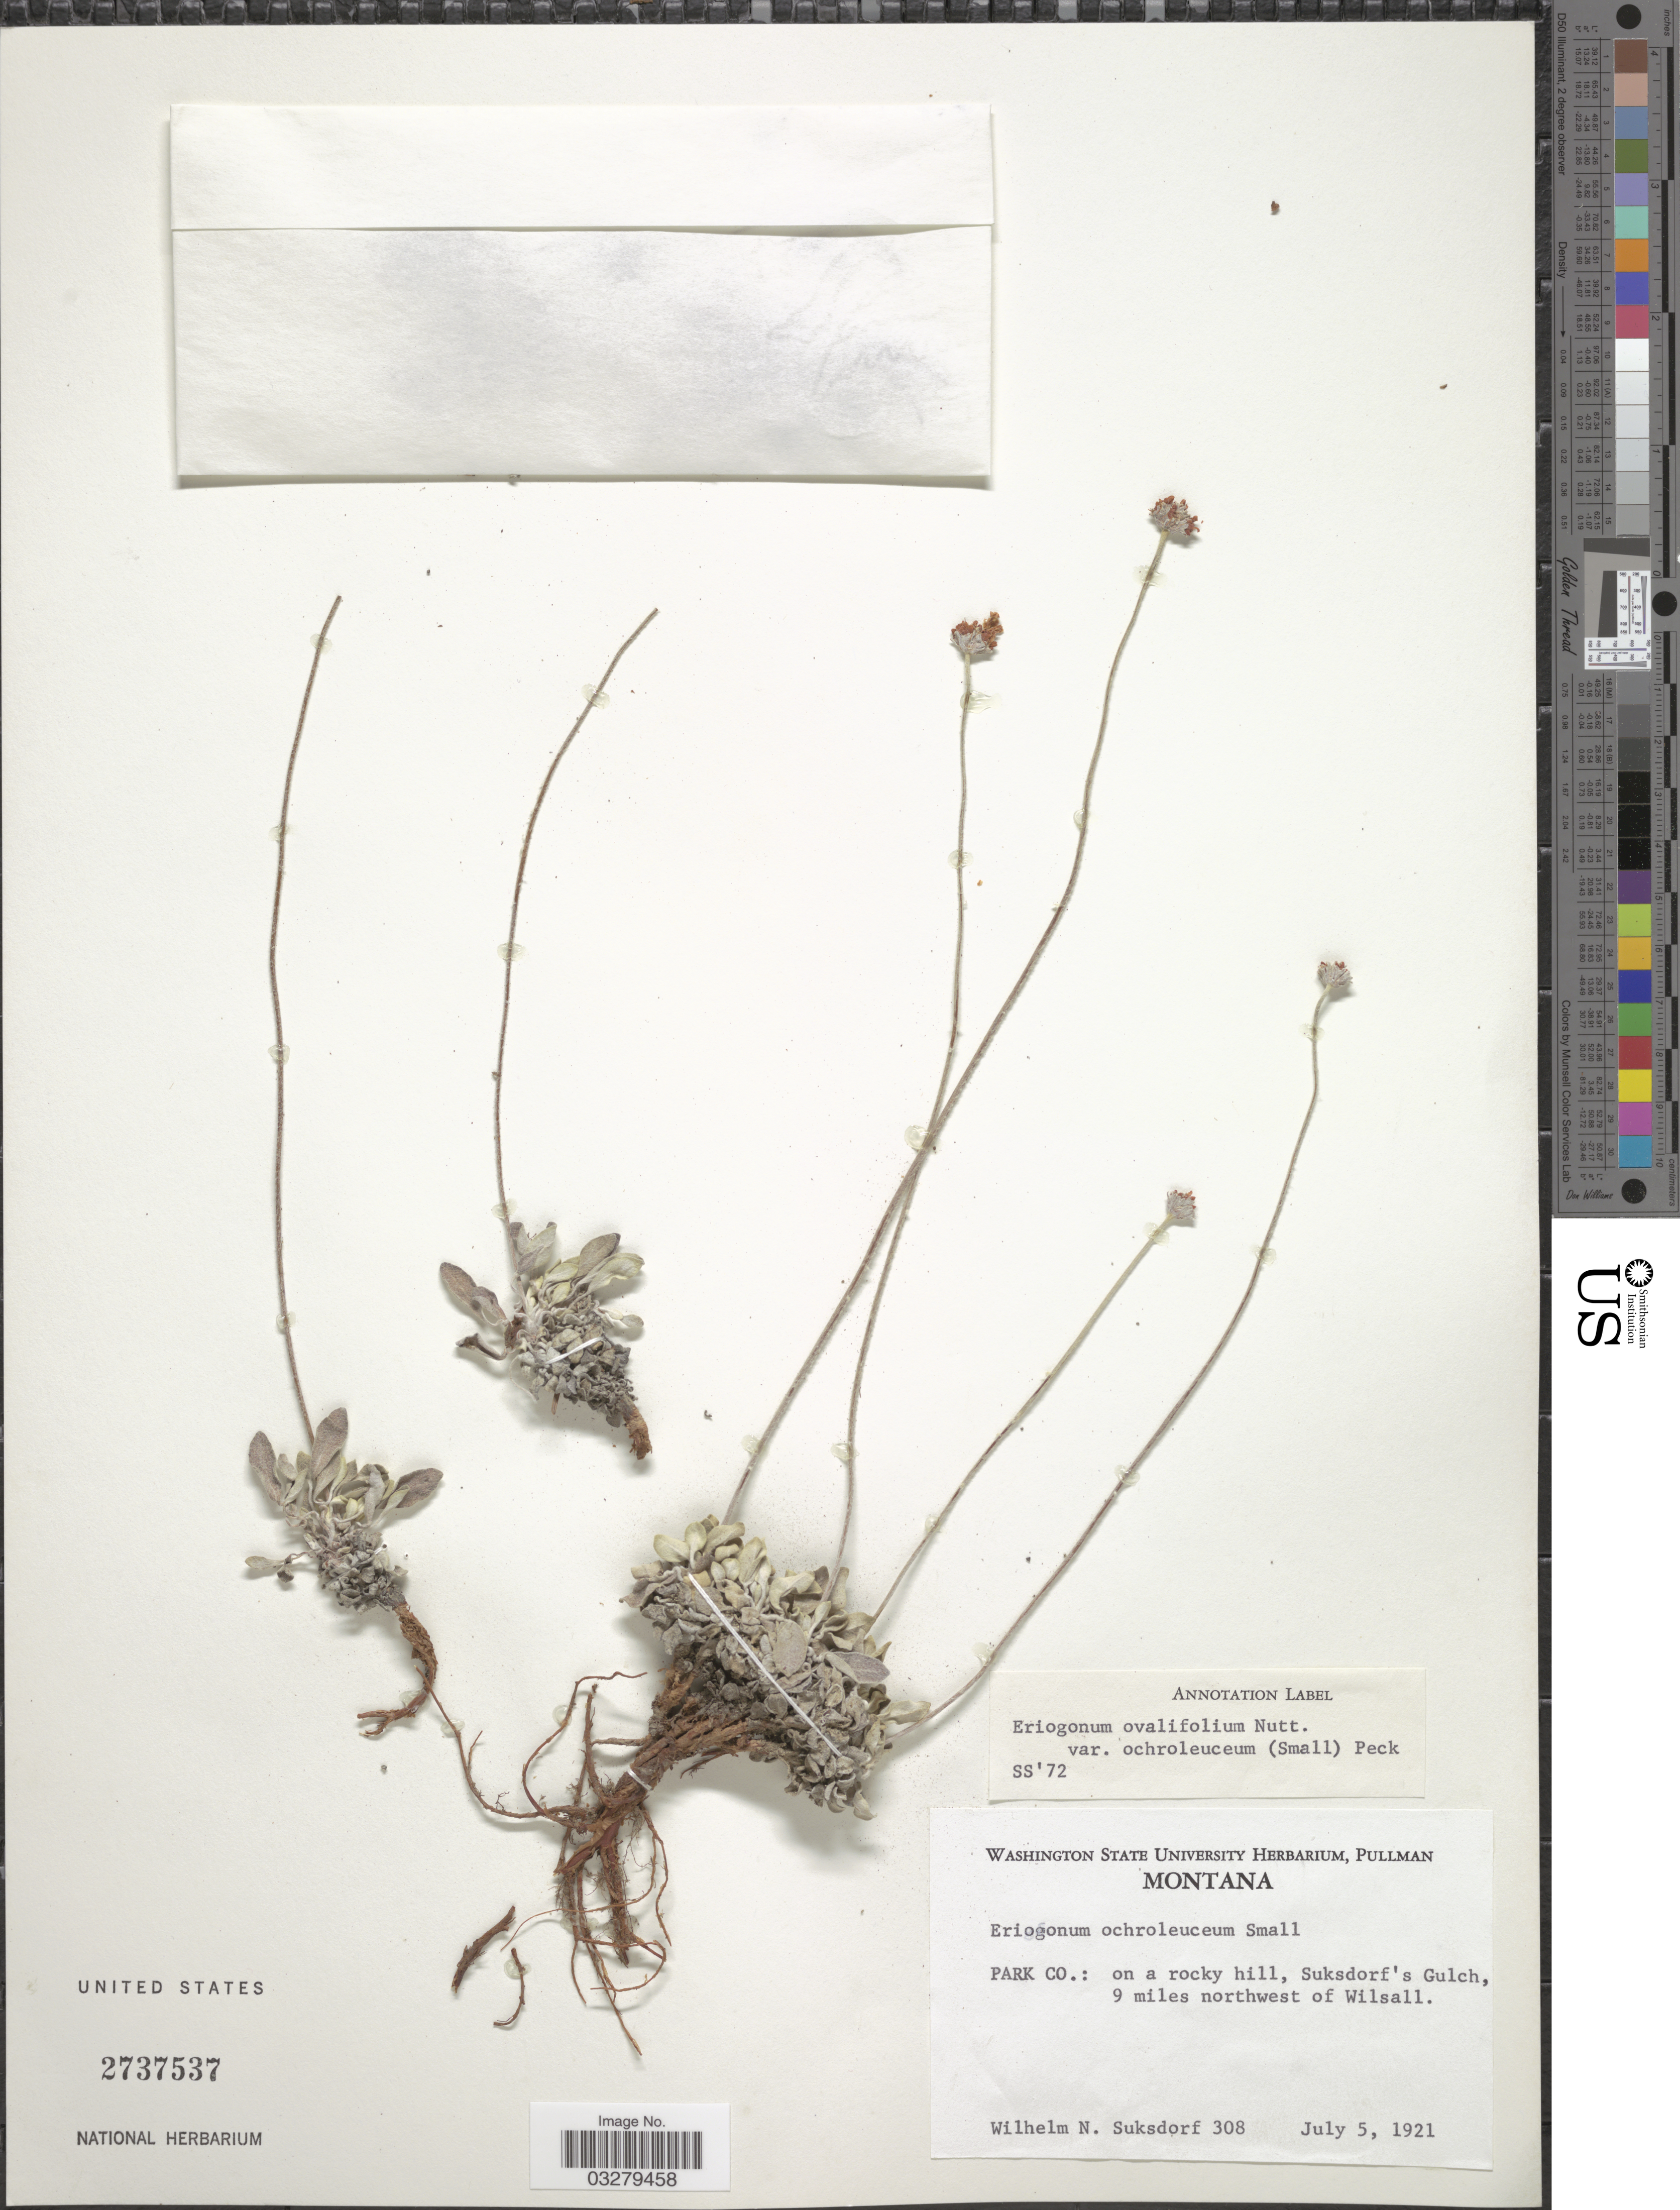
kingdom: Plantae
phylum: Tracheophyta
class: Magnoliopsida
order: Caryophyllales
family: Polygonaceae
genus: Eriogonum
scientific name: Eriogonum ovalifolium var. ochroleucum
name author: (Small ex Rydb.) M. Peck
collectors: W. N. Suksdorf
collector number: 308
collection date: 1921-07-05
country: United States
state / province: Montana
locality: Park Co.: on a rocky hill, Suksdorf's Gulch, 9 miles northwest of Wilsall.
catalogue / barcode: US 2737537